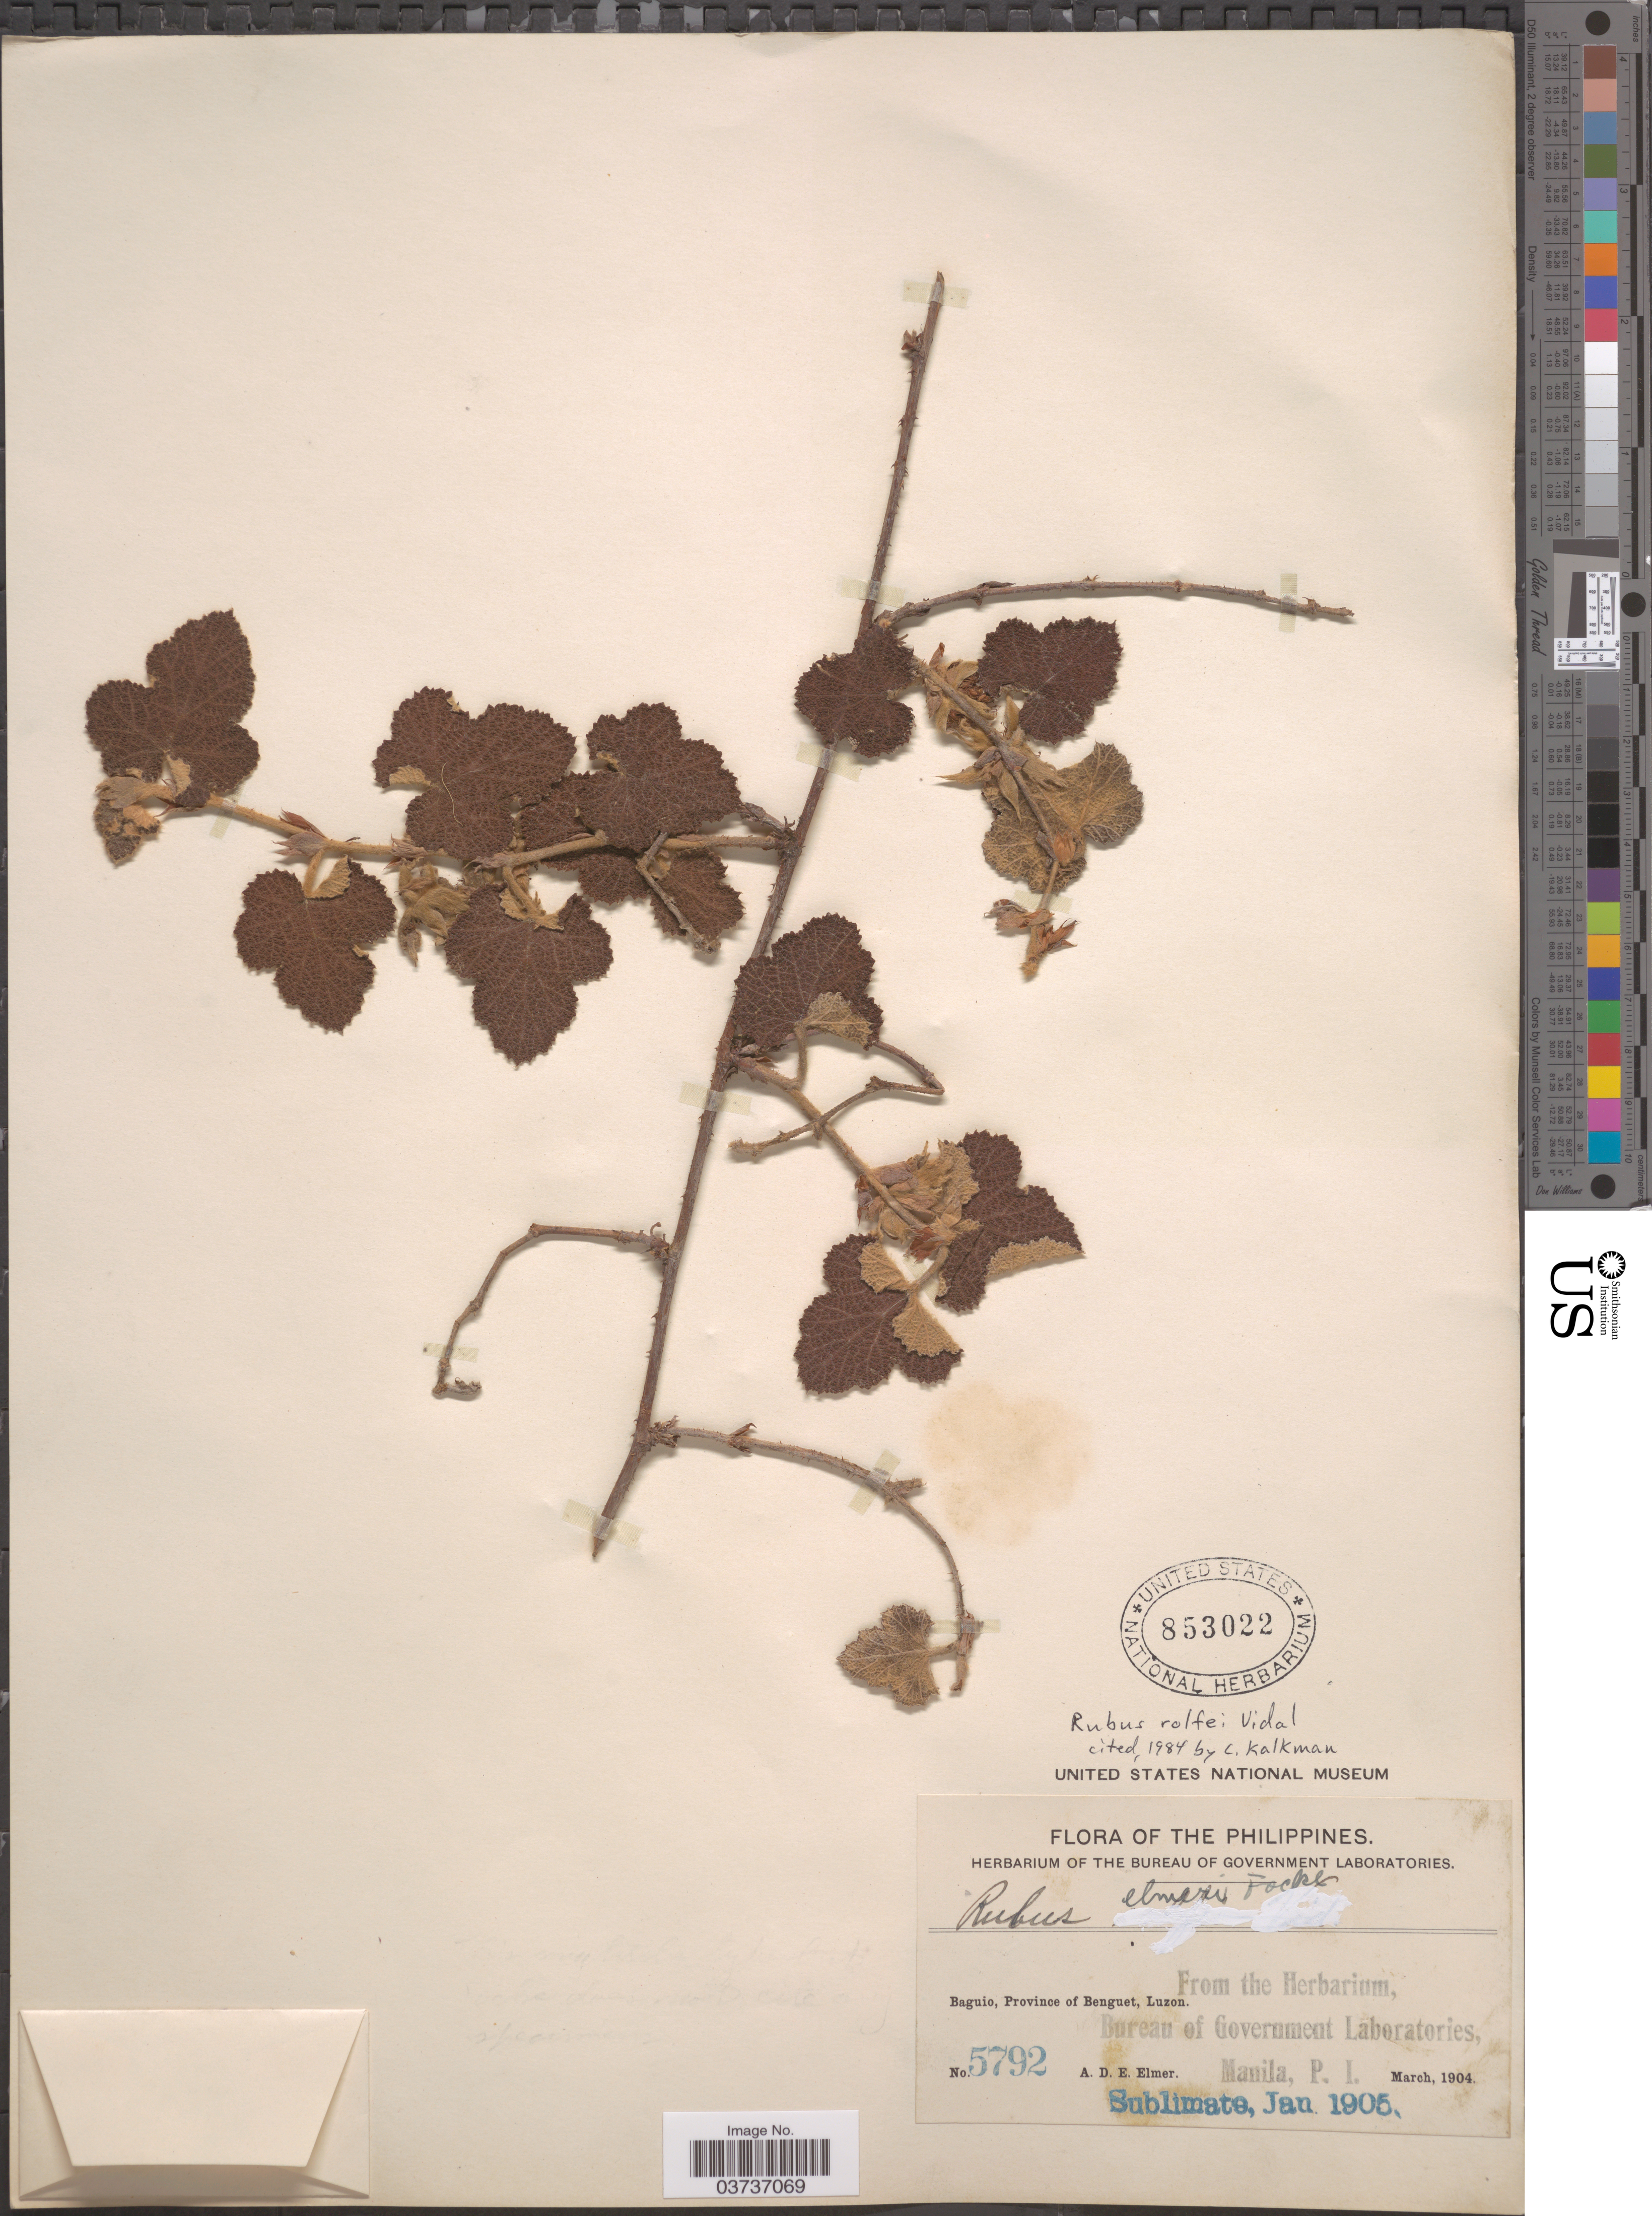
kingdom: Plantae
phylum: Tracheophyta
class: Magnoliopsida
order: Rosales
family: Rosaceae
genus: Rubus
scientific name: Rubus rolfei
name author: S. Vidal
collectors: A. D. E. Elmer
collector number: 5792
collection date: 1904-03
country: Philippines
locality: Baguio, Province of Benguet, Luzon.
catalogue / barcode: US 853022